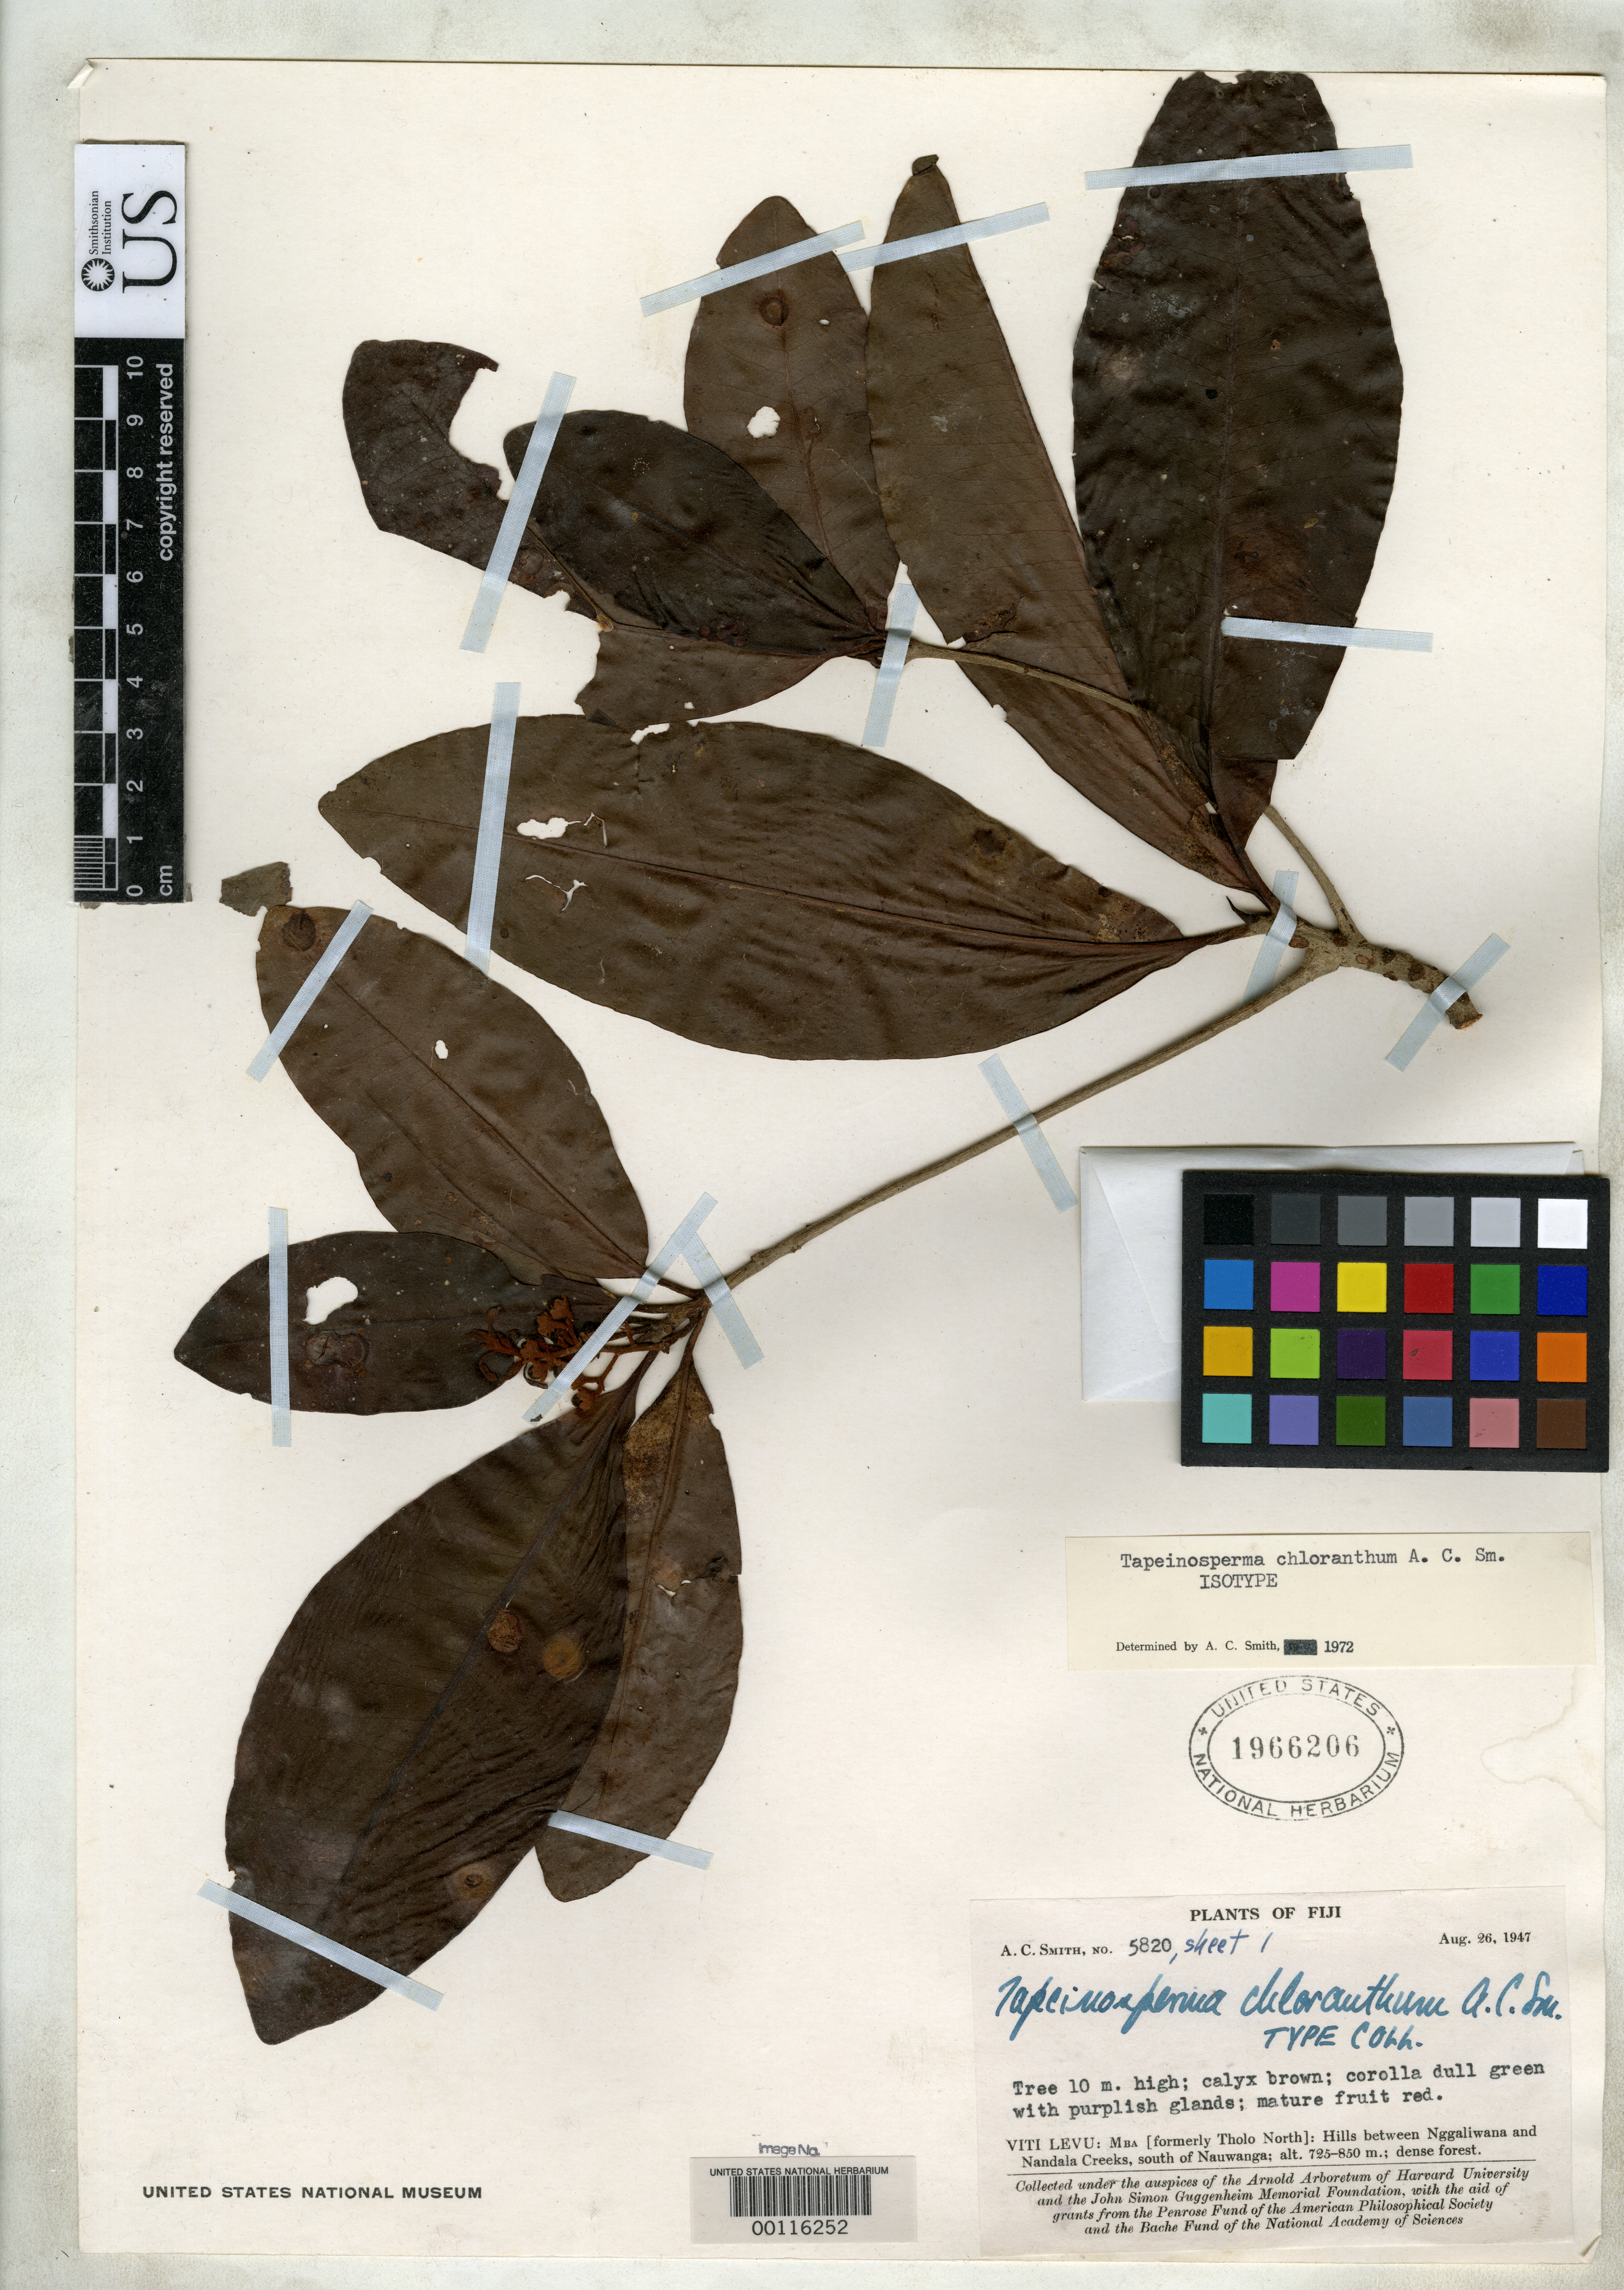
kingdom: Plantae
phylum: Tracheophyta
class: Magnoliopsida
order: Ericales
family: Primulaceae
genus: Tapeinosperma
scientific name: Tapeinosperma chloranthum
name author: A.C. Sm.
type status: Isotype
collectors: A. C. Smith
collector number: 5820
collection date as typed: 26 Aug 1947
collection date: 1947-08-26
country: Fiji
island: Viti Levu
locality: Mba, hills between Nggaliwana and Nandala Creek, south of Nauwanga. [Viti Levu Group]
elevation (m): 725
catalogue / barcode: US 1966206